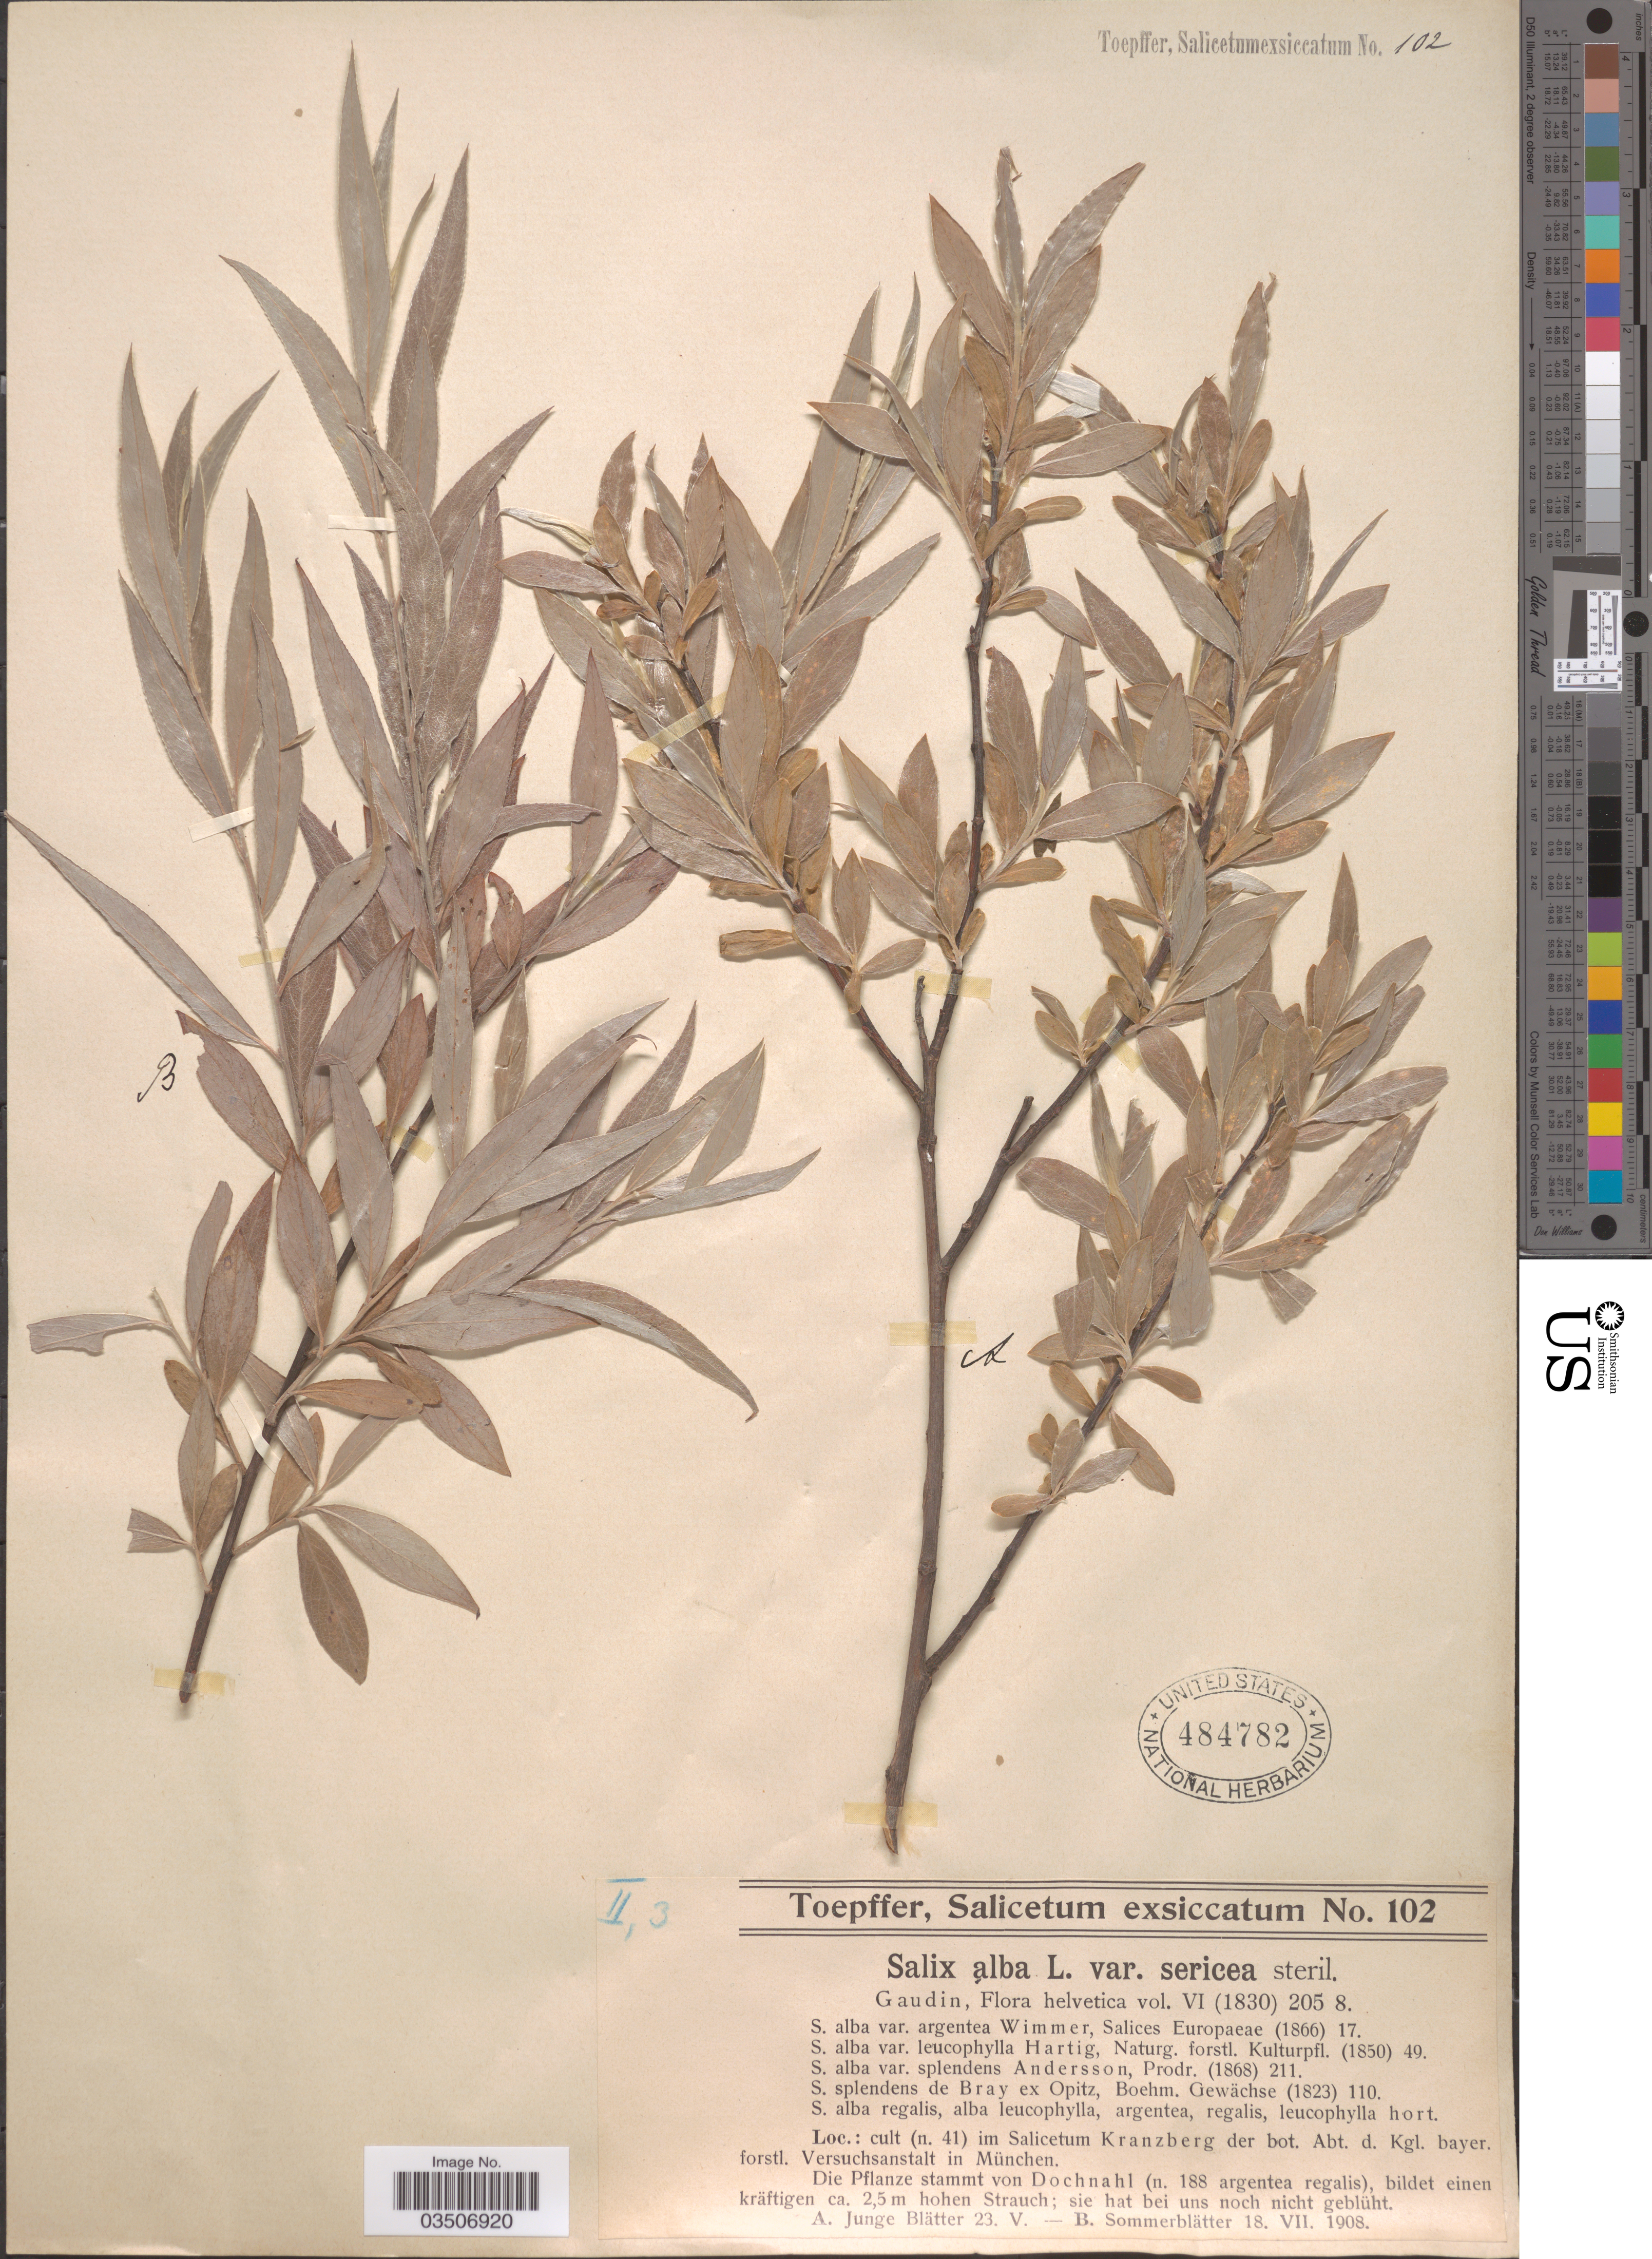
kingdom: Plantae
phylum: Tracheophyta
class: Magnoliopsida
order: Malpighiales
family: Salicaceae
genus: Salix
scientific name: Salix alba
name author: L.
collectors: A. Toepffer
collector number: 102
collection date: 1908-05-23/1908-07-18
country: Germany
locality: Cult (n. 41) im Salicetum Kranzberg der bot. Abt. d. Kgl. bayer. forstl. Versuchsanstalt in München.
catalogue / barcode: US 484782